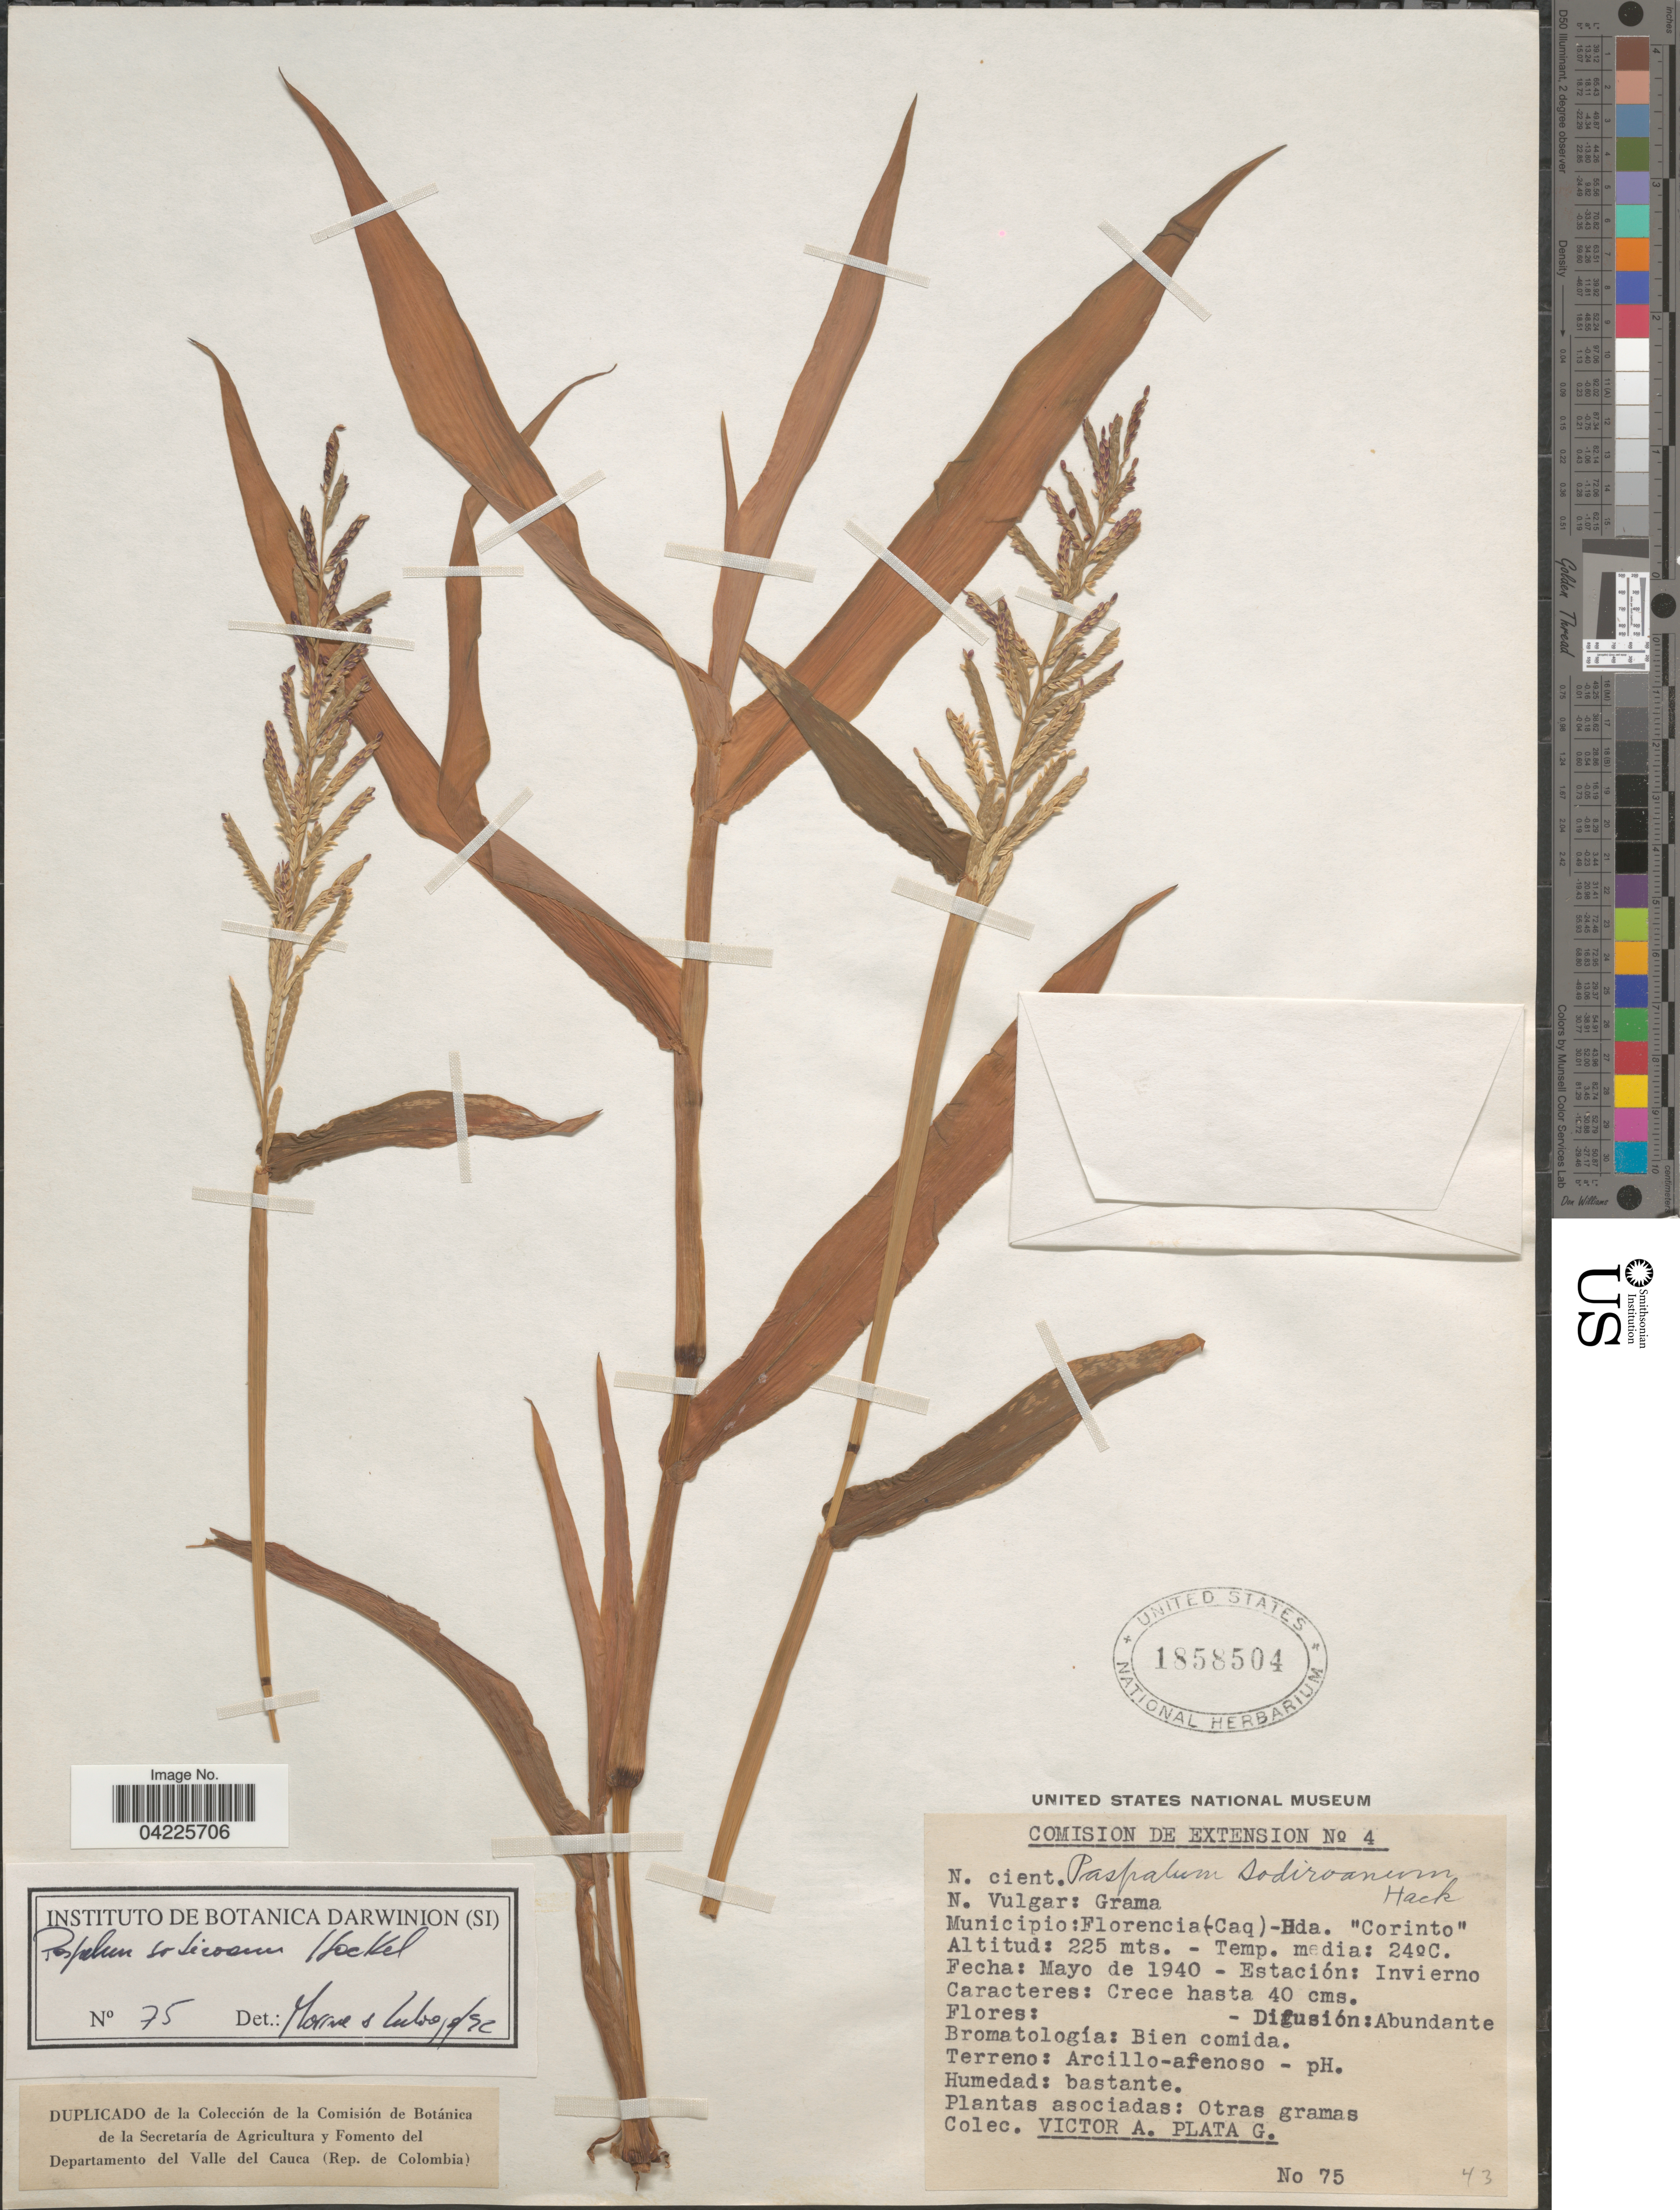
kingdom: Plantae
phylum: Tracheophyta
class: Liliopsida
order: Poales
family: Poaceae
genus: Paspalum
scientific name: Paspalum sodiroanum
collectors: V. Plata Garcia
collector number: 75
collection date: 1940-05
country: Colombia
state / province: Caquetá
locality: Comision de Extension N° 4. Municipio: Florencia (Caq) Hda. "Corinto".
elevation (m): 225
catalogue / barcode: US 1858504